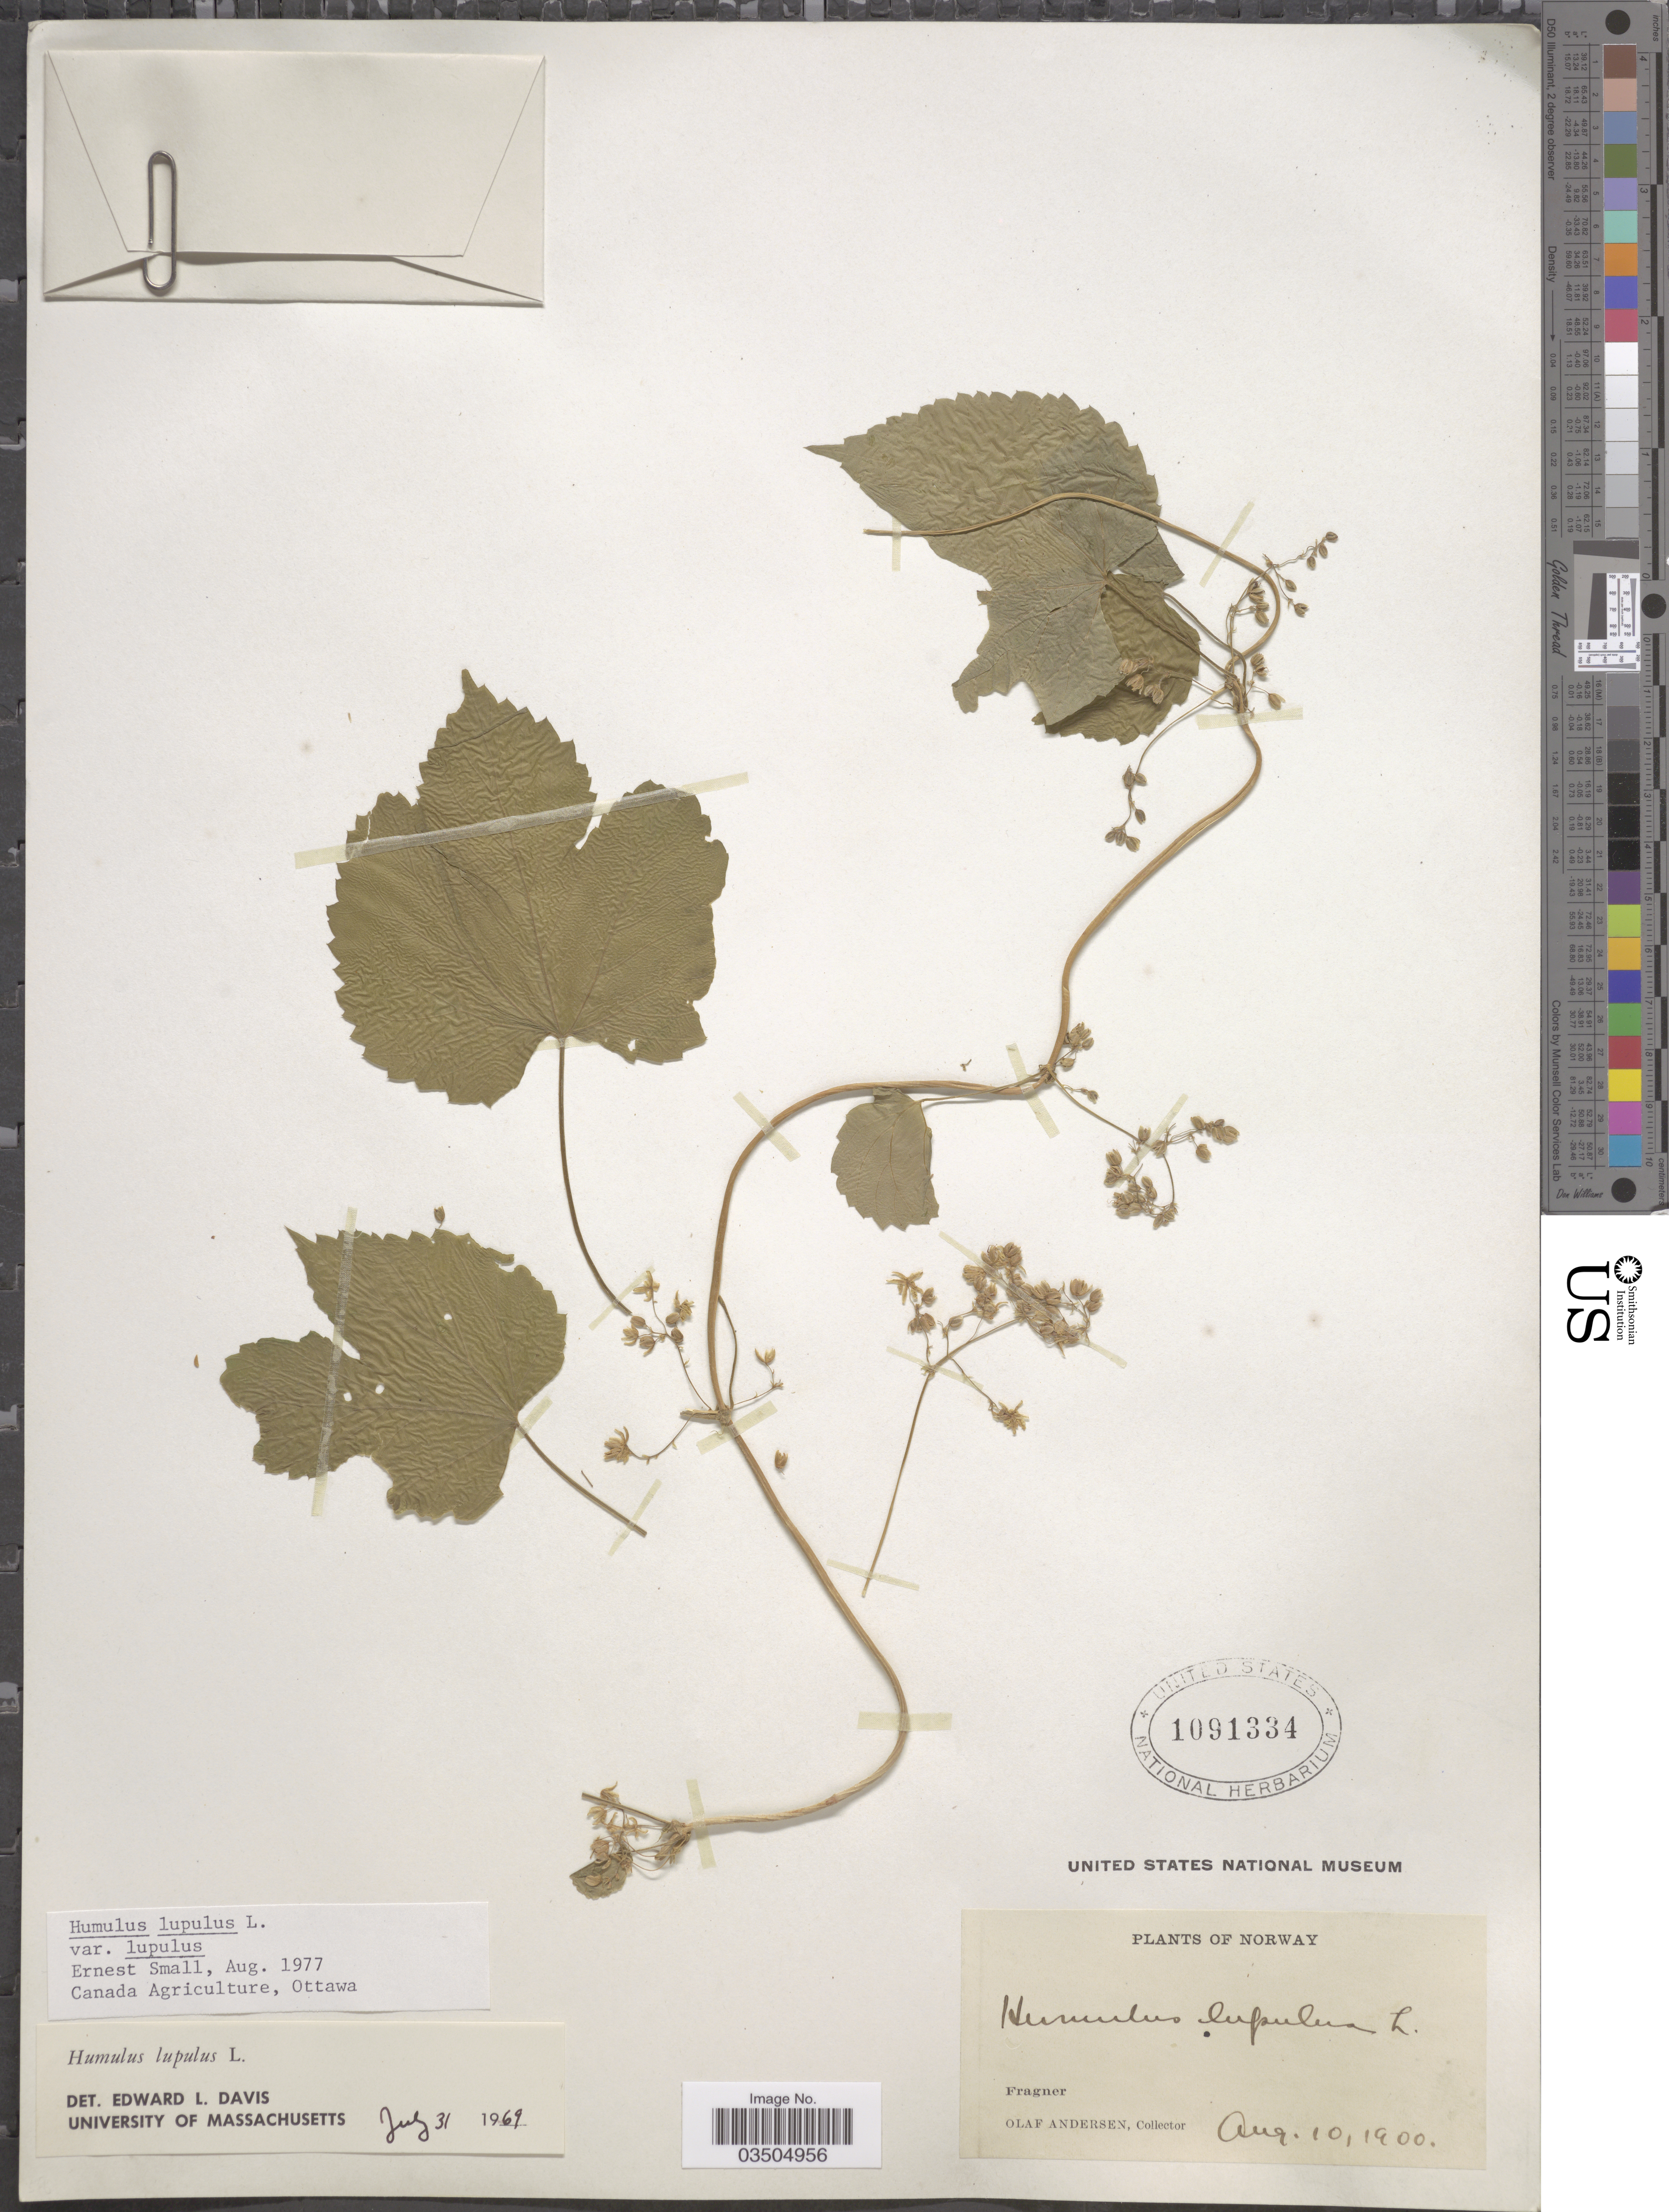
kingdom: Plantae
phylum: Tracheophyta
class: Magnoliopsida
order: Rosales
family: Cannabaceae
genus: Humulus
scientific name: Humulus lupulus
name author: L.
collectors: O. Andersen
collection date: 1900-08-10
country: Norway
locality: Fragner.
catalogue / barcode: US 1091334